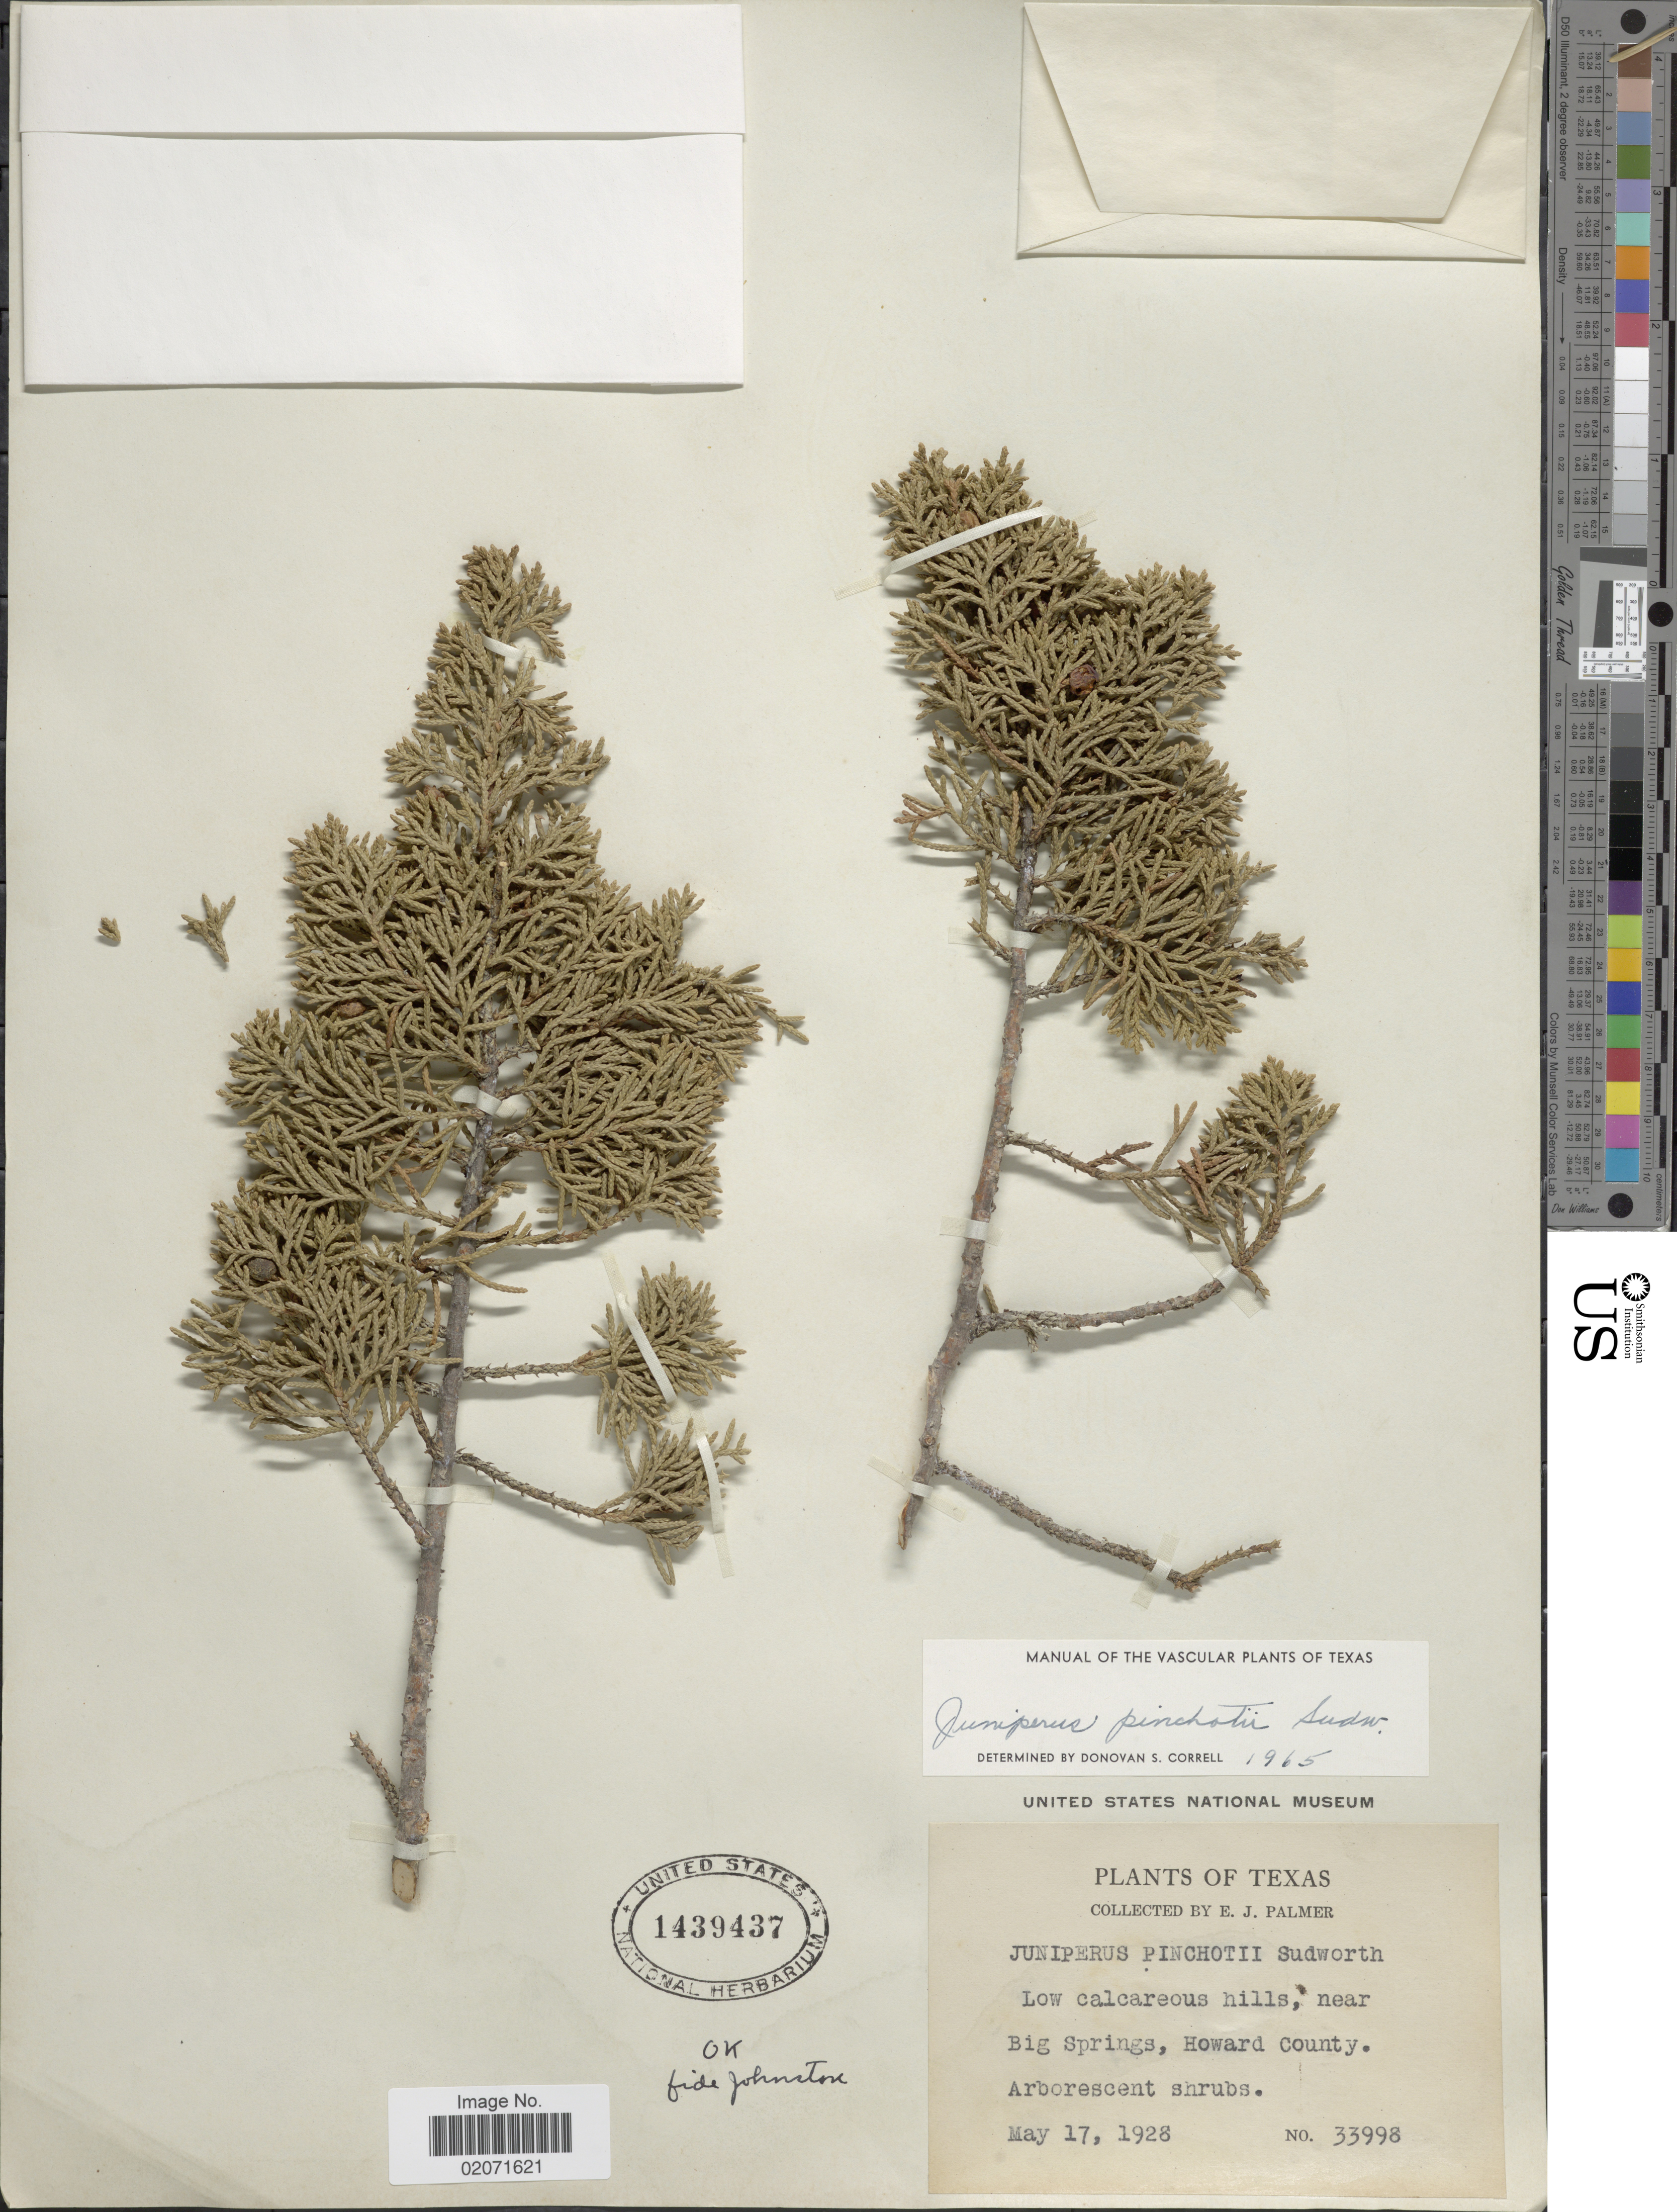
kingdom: Plantae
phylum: Tracheophyta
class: Pinopsida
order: Pinales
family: Cupressaceae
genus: Juniperus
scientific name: Juniperus pinchotii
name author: Sudw.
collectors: E. J. Palmer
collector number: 33998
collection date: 1928-05-17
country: United States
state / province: Texas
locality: Near Big Springs, Howard County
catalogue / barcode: US 1439437